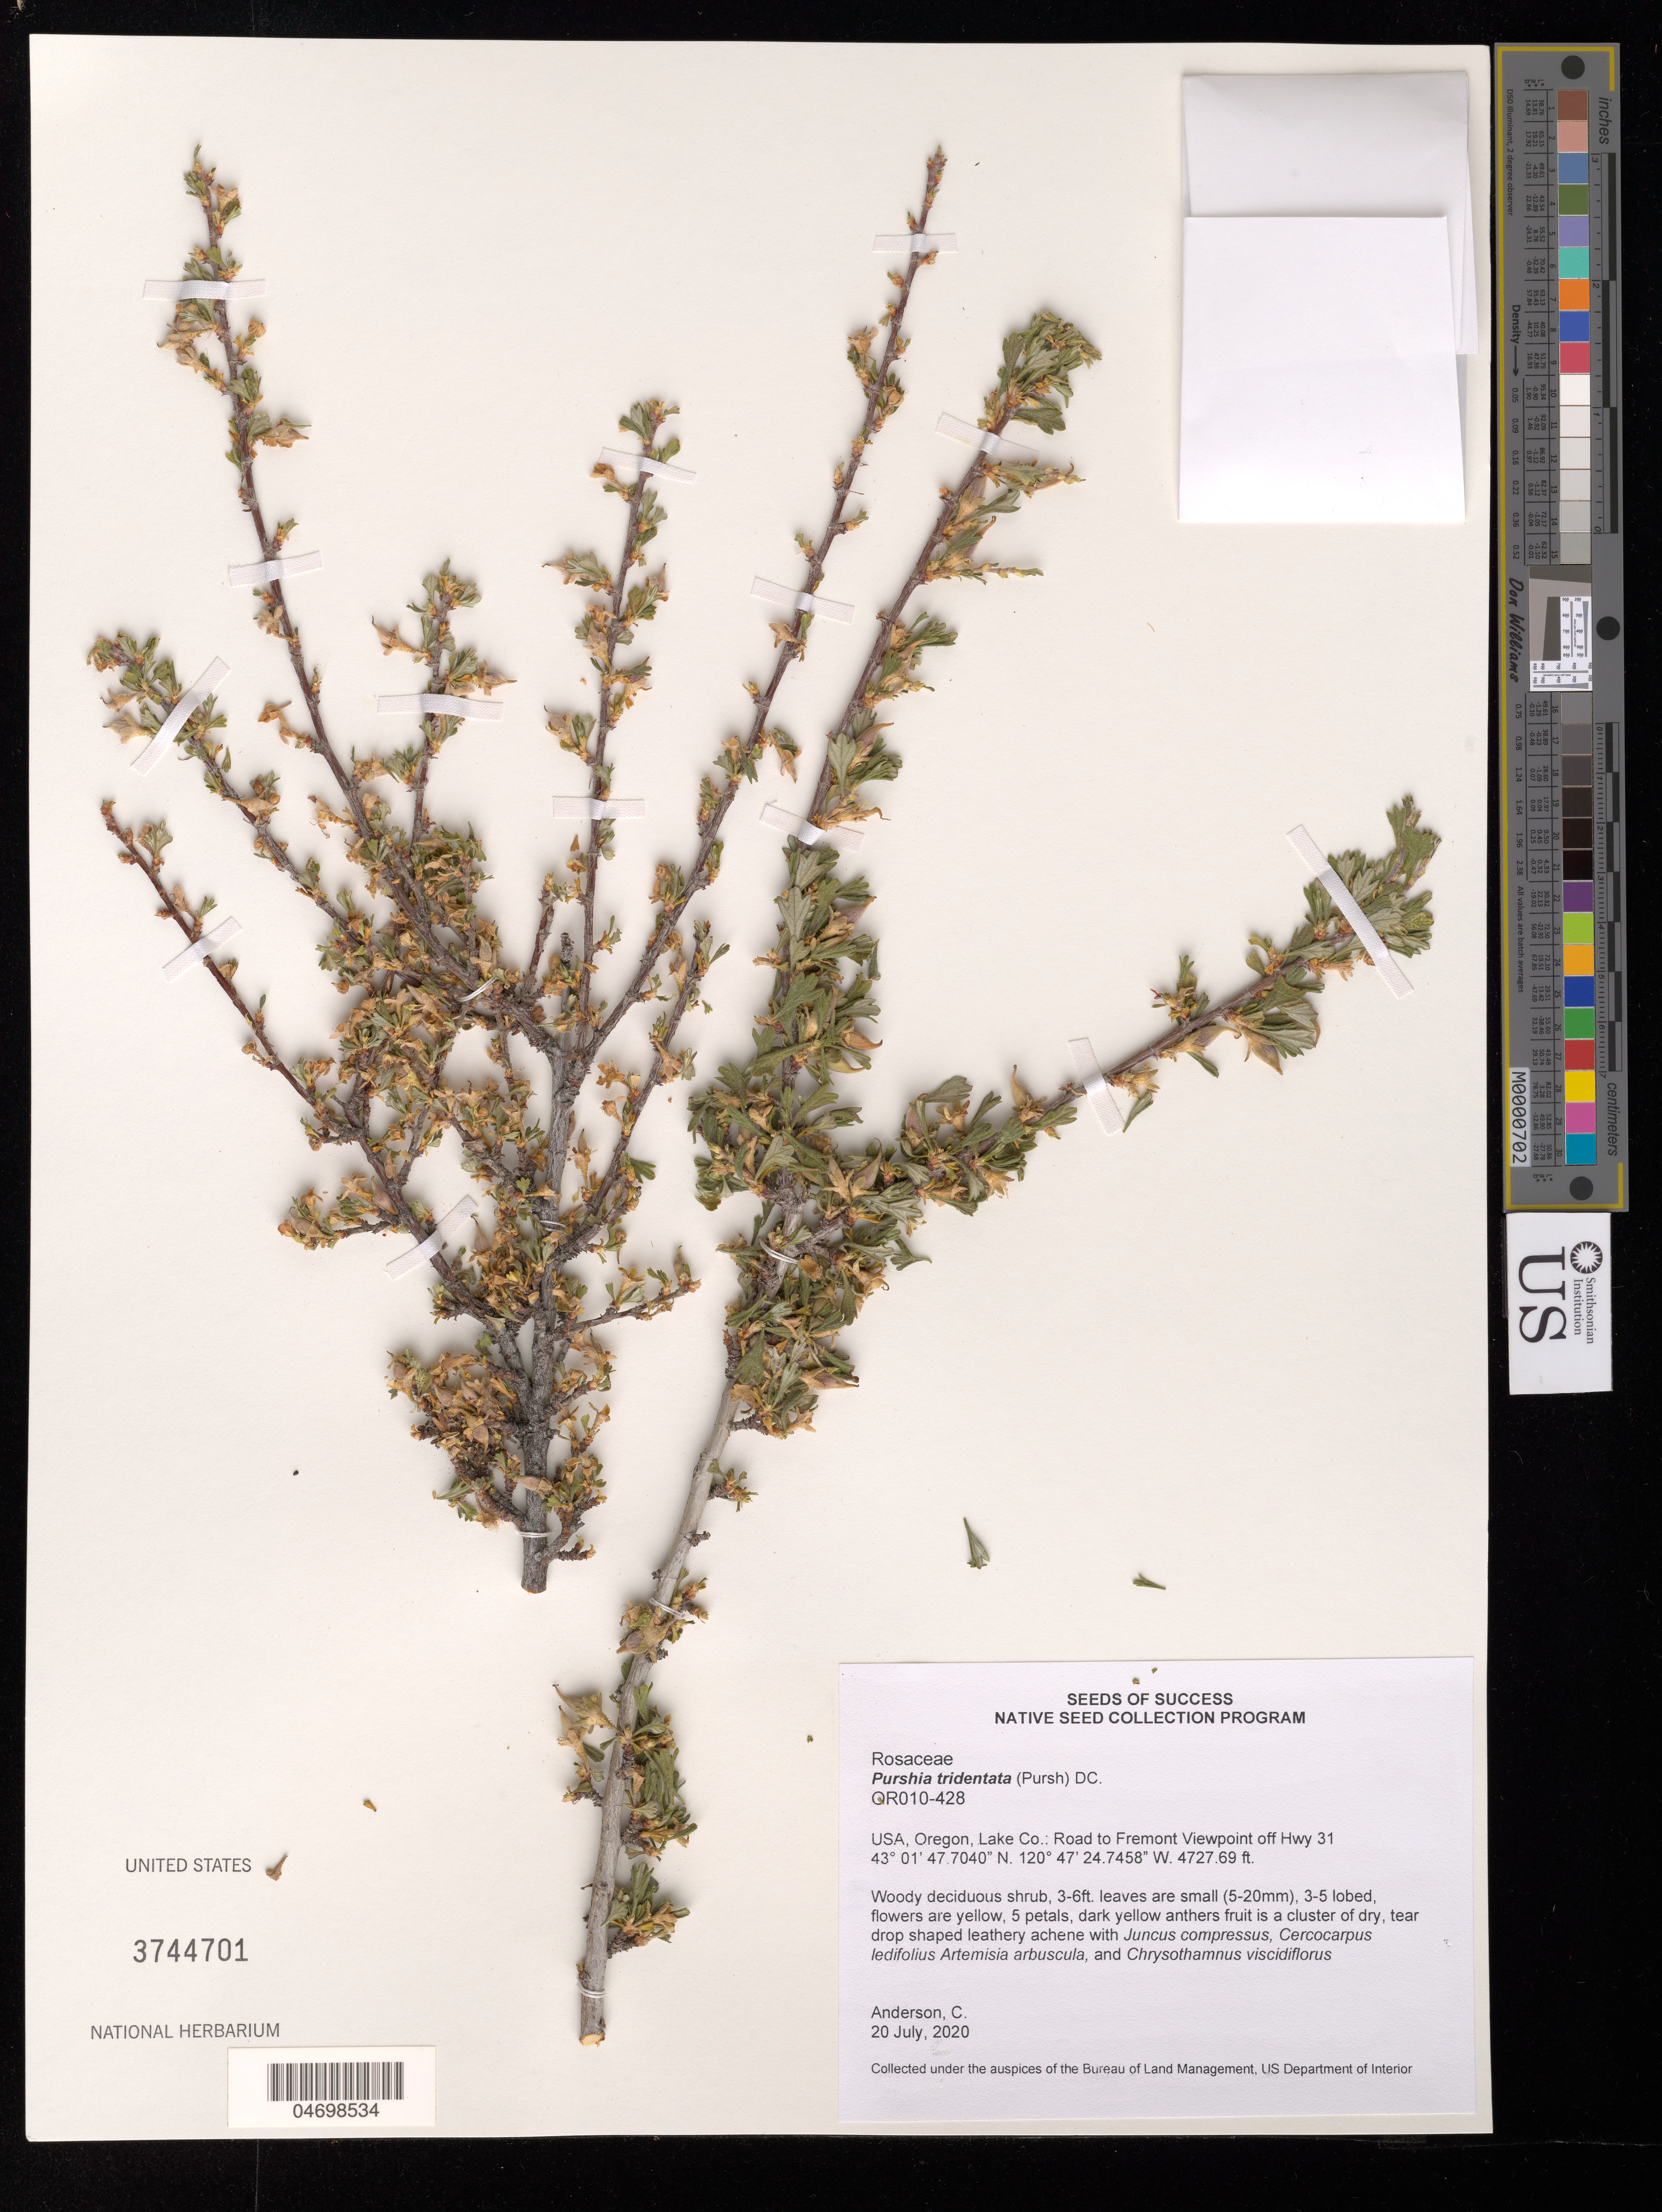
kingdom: Plantae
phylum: Tracheophyta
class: Magnoliopsida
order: Rosales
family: Rosaceae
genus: Purshia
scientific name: Purshia tridentata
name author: (Pursh) DC.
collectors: C. Anderson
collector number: OR010-428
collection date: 2020-07-20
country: United States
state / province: Oregon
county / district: Lake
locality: Road to Fremont Viewpoint off Hwy 31.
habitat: With Juncus compressus, Artemisia arbuscula, etc.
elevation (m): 1441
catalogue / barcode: US 3744701